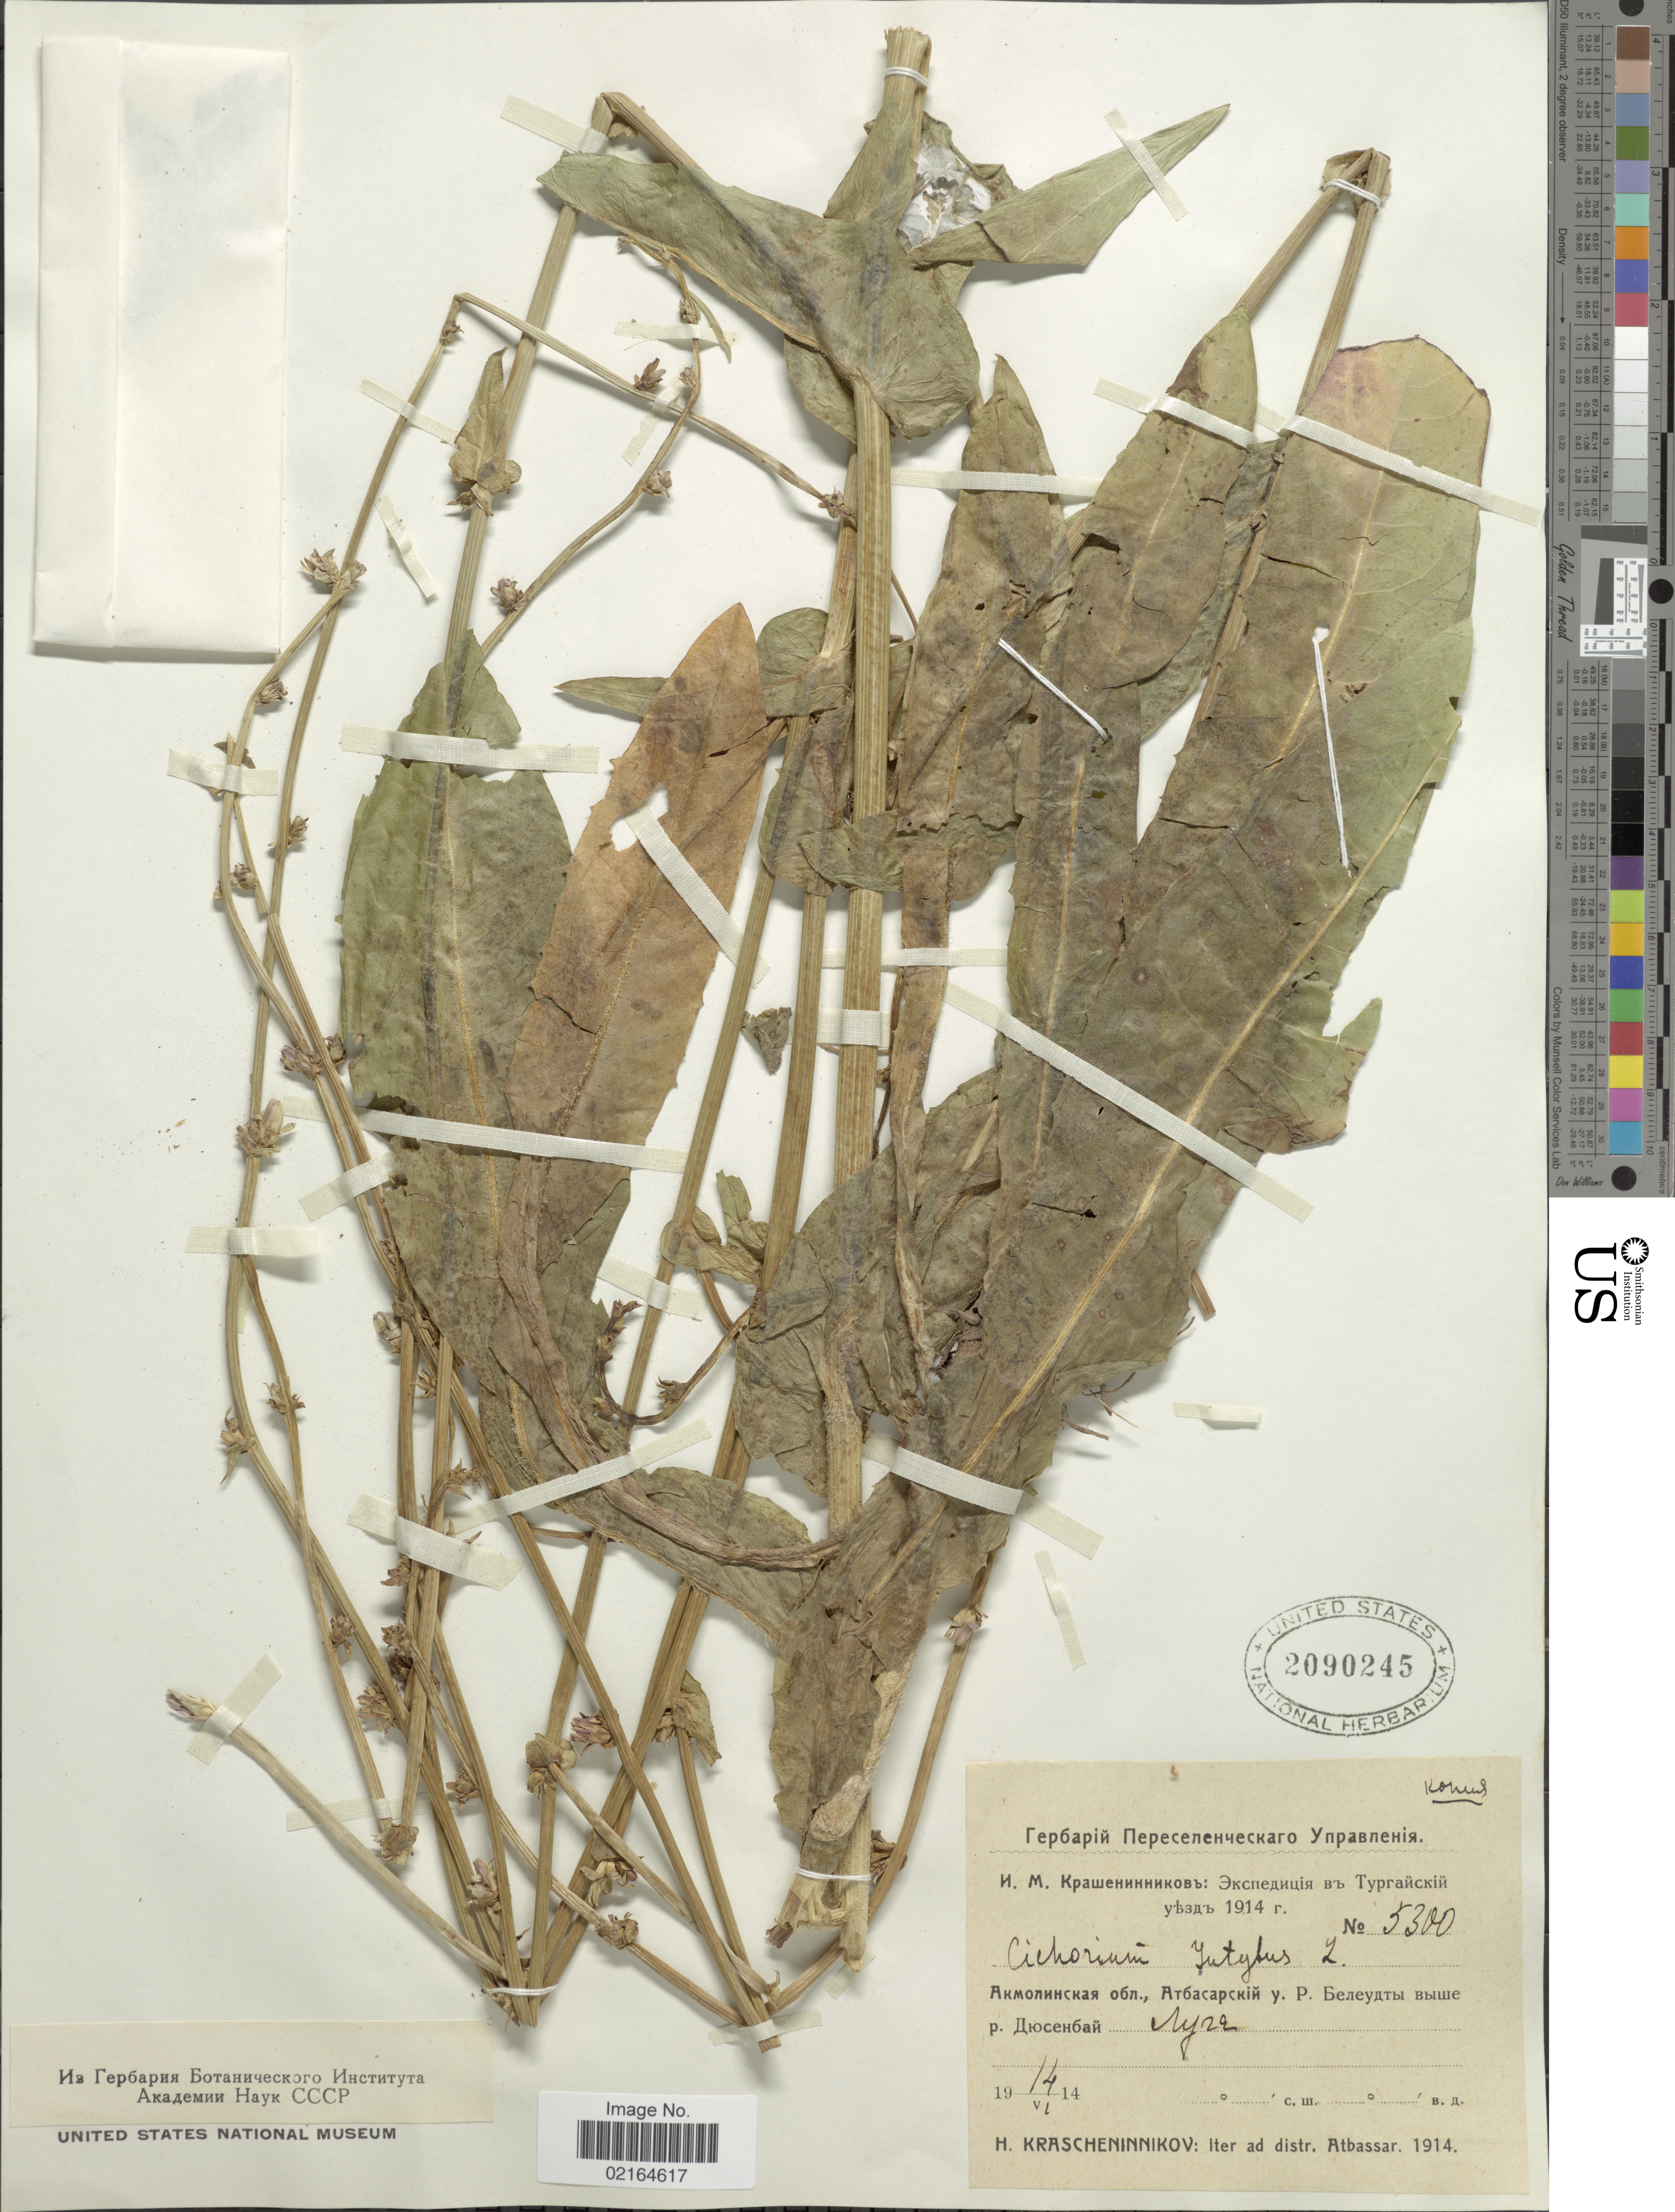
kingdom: Plantae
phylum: Tracheophyta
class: Magnoliopsida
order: Asterales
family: Asteraceae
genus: Cichorium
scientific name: Cichorium intybus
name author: L.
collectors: H. Krascheninnikow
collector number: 5300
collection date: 1914-06-14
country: Kazakhstan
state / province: Aqmola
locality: Iter ad distr. Atbassar. River Beleutdy above river Dyusenbay.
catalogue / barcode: US 2090245